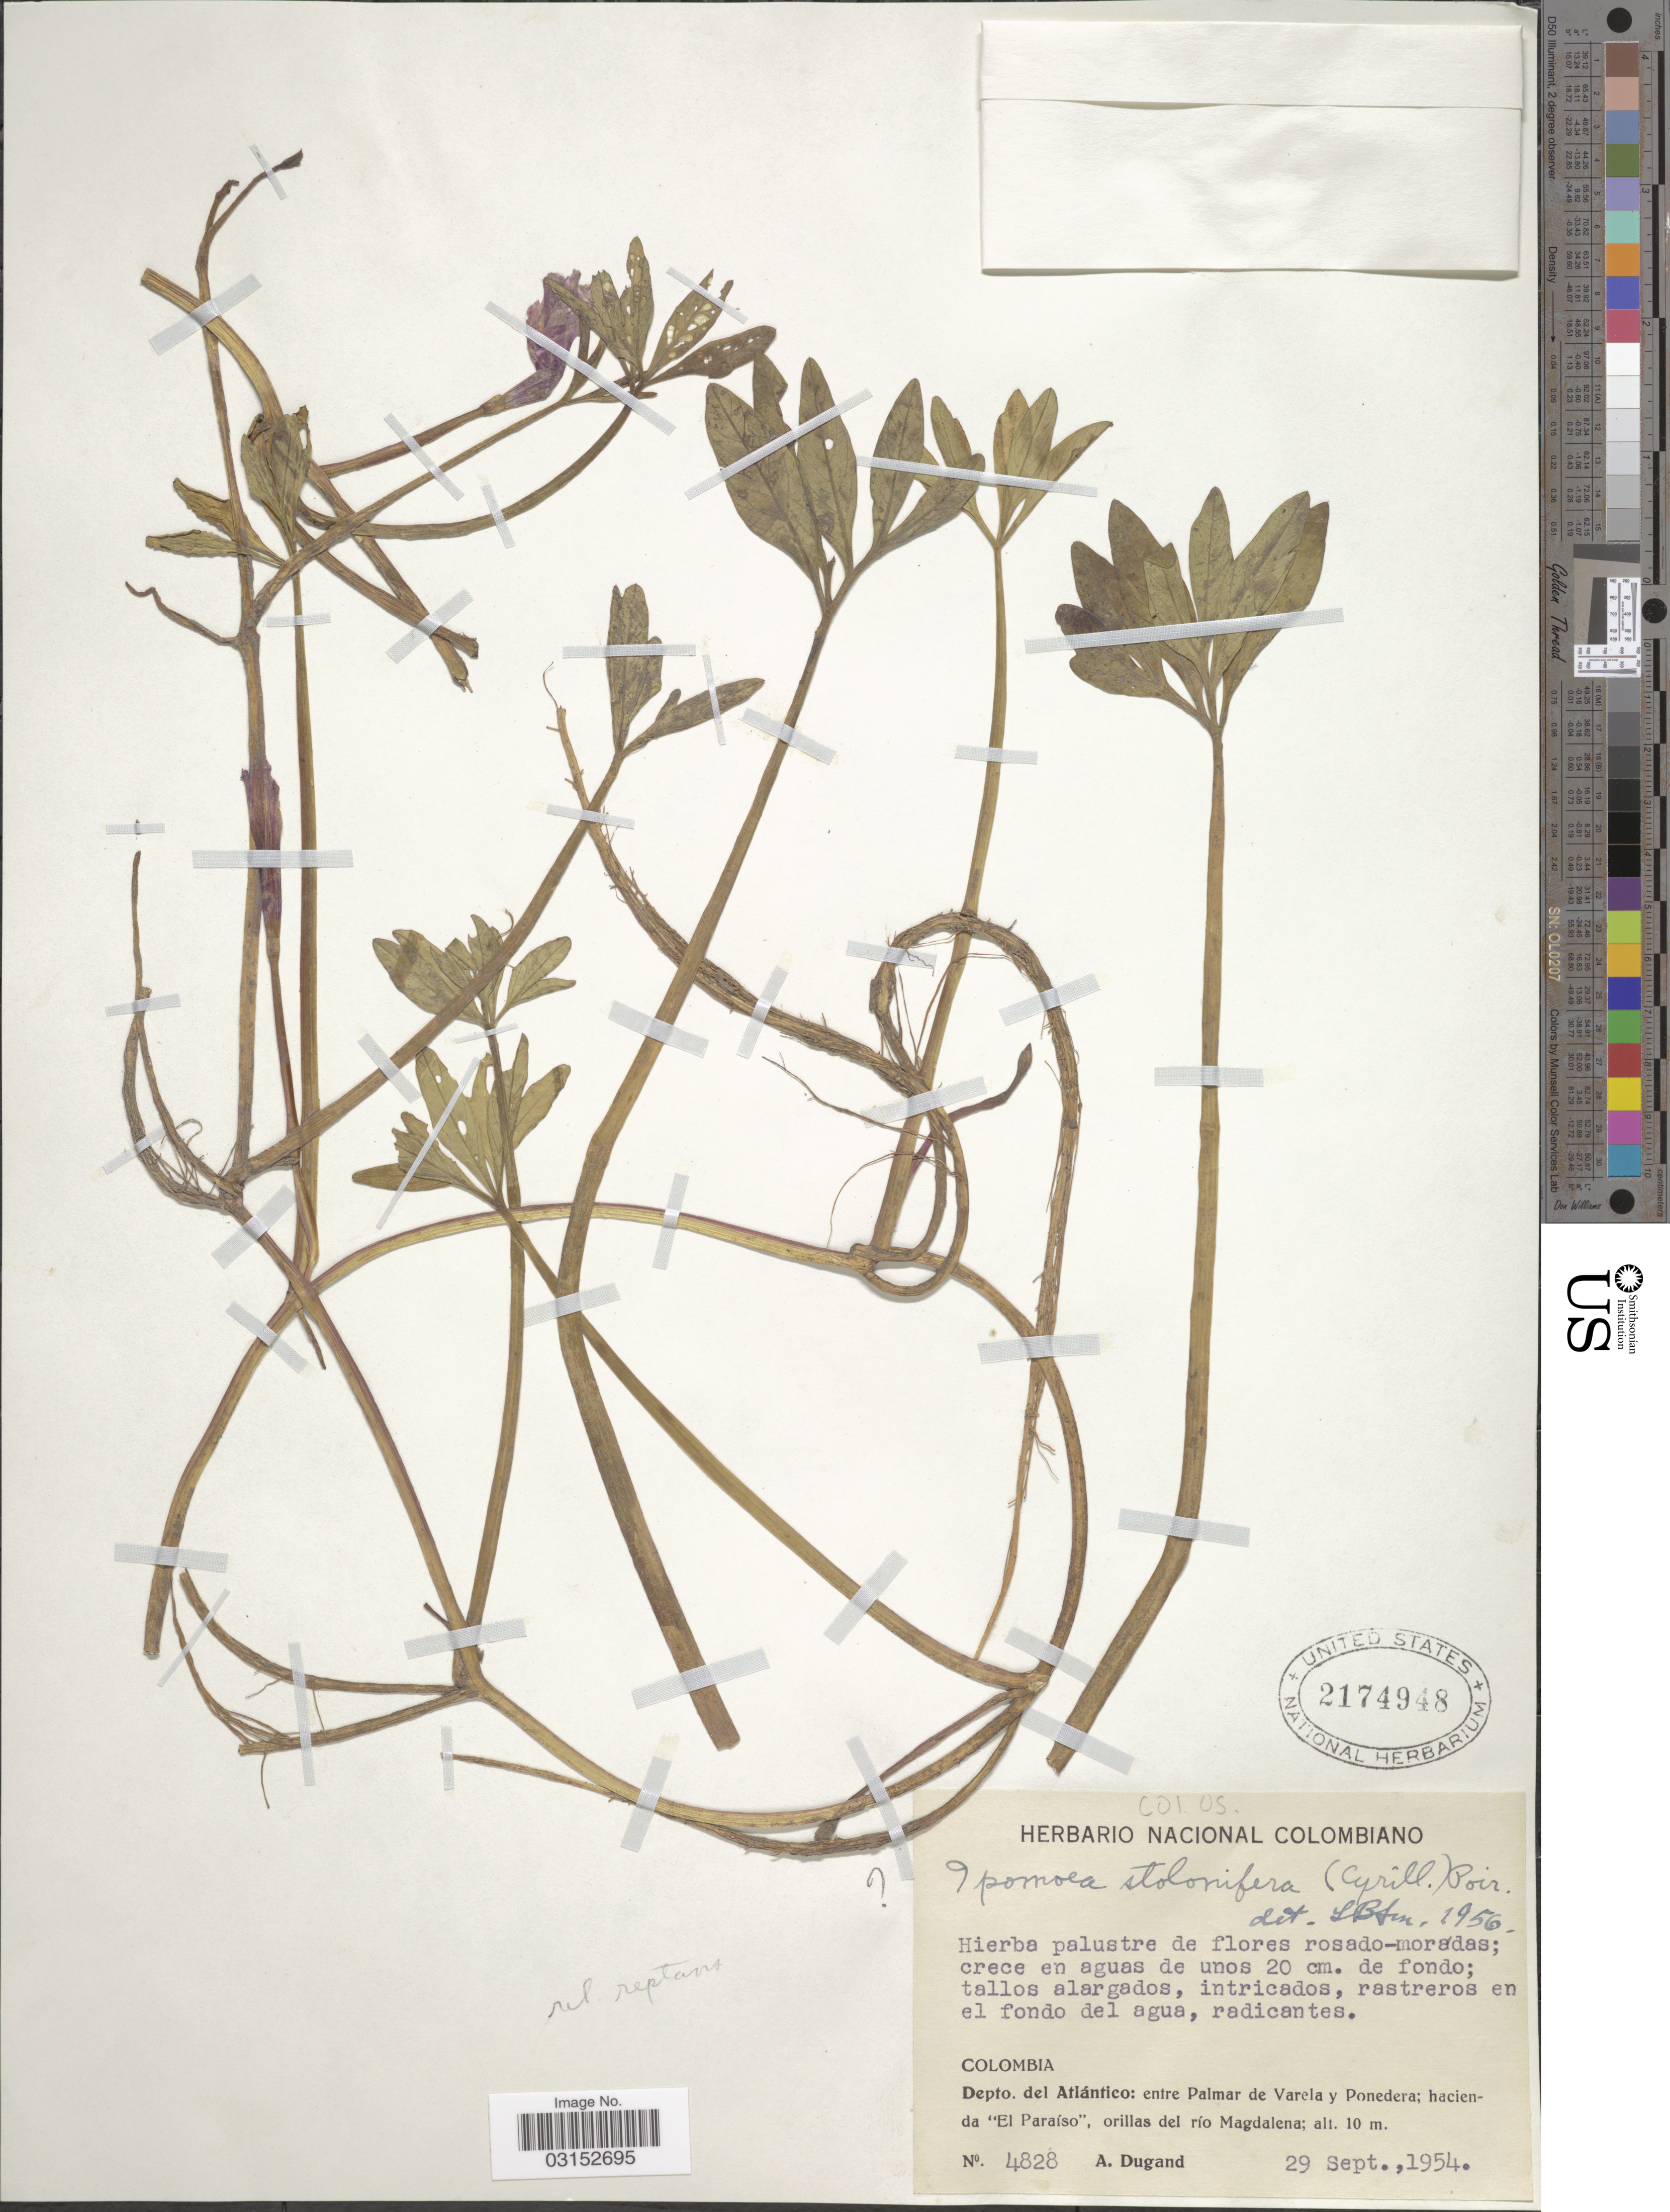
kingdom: Plantae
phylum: Tracheophyta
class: Magnoliopsida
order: Solanales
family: Convolvulaceae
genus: Ipomoea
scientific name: Ipomoea imperati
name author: (Vahl) Griseb.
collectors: A. Dugand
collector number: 4828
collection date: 1954-09-29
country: Colombia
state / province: Atlántico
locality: Depto. del Atlántico: entre Palmar de Varela y Ponedera; hacienda "El Paraíso", orillas del río Magdalena.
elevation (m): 10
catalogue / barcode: US 2174948